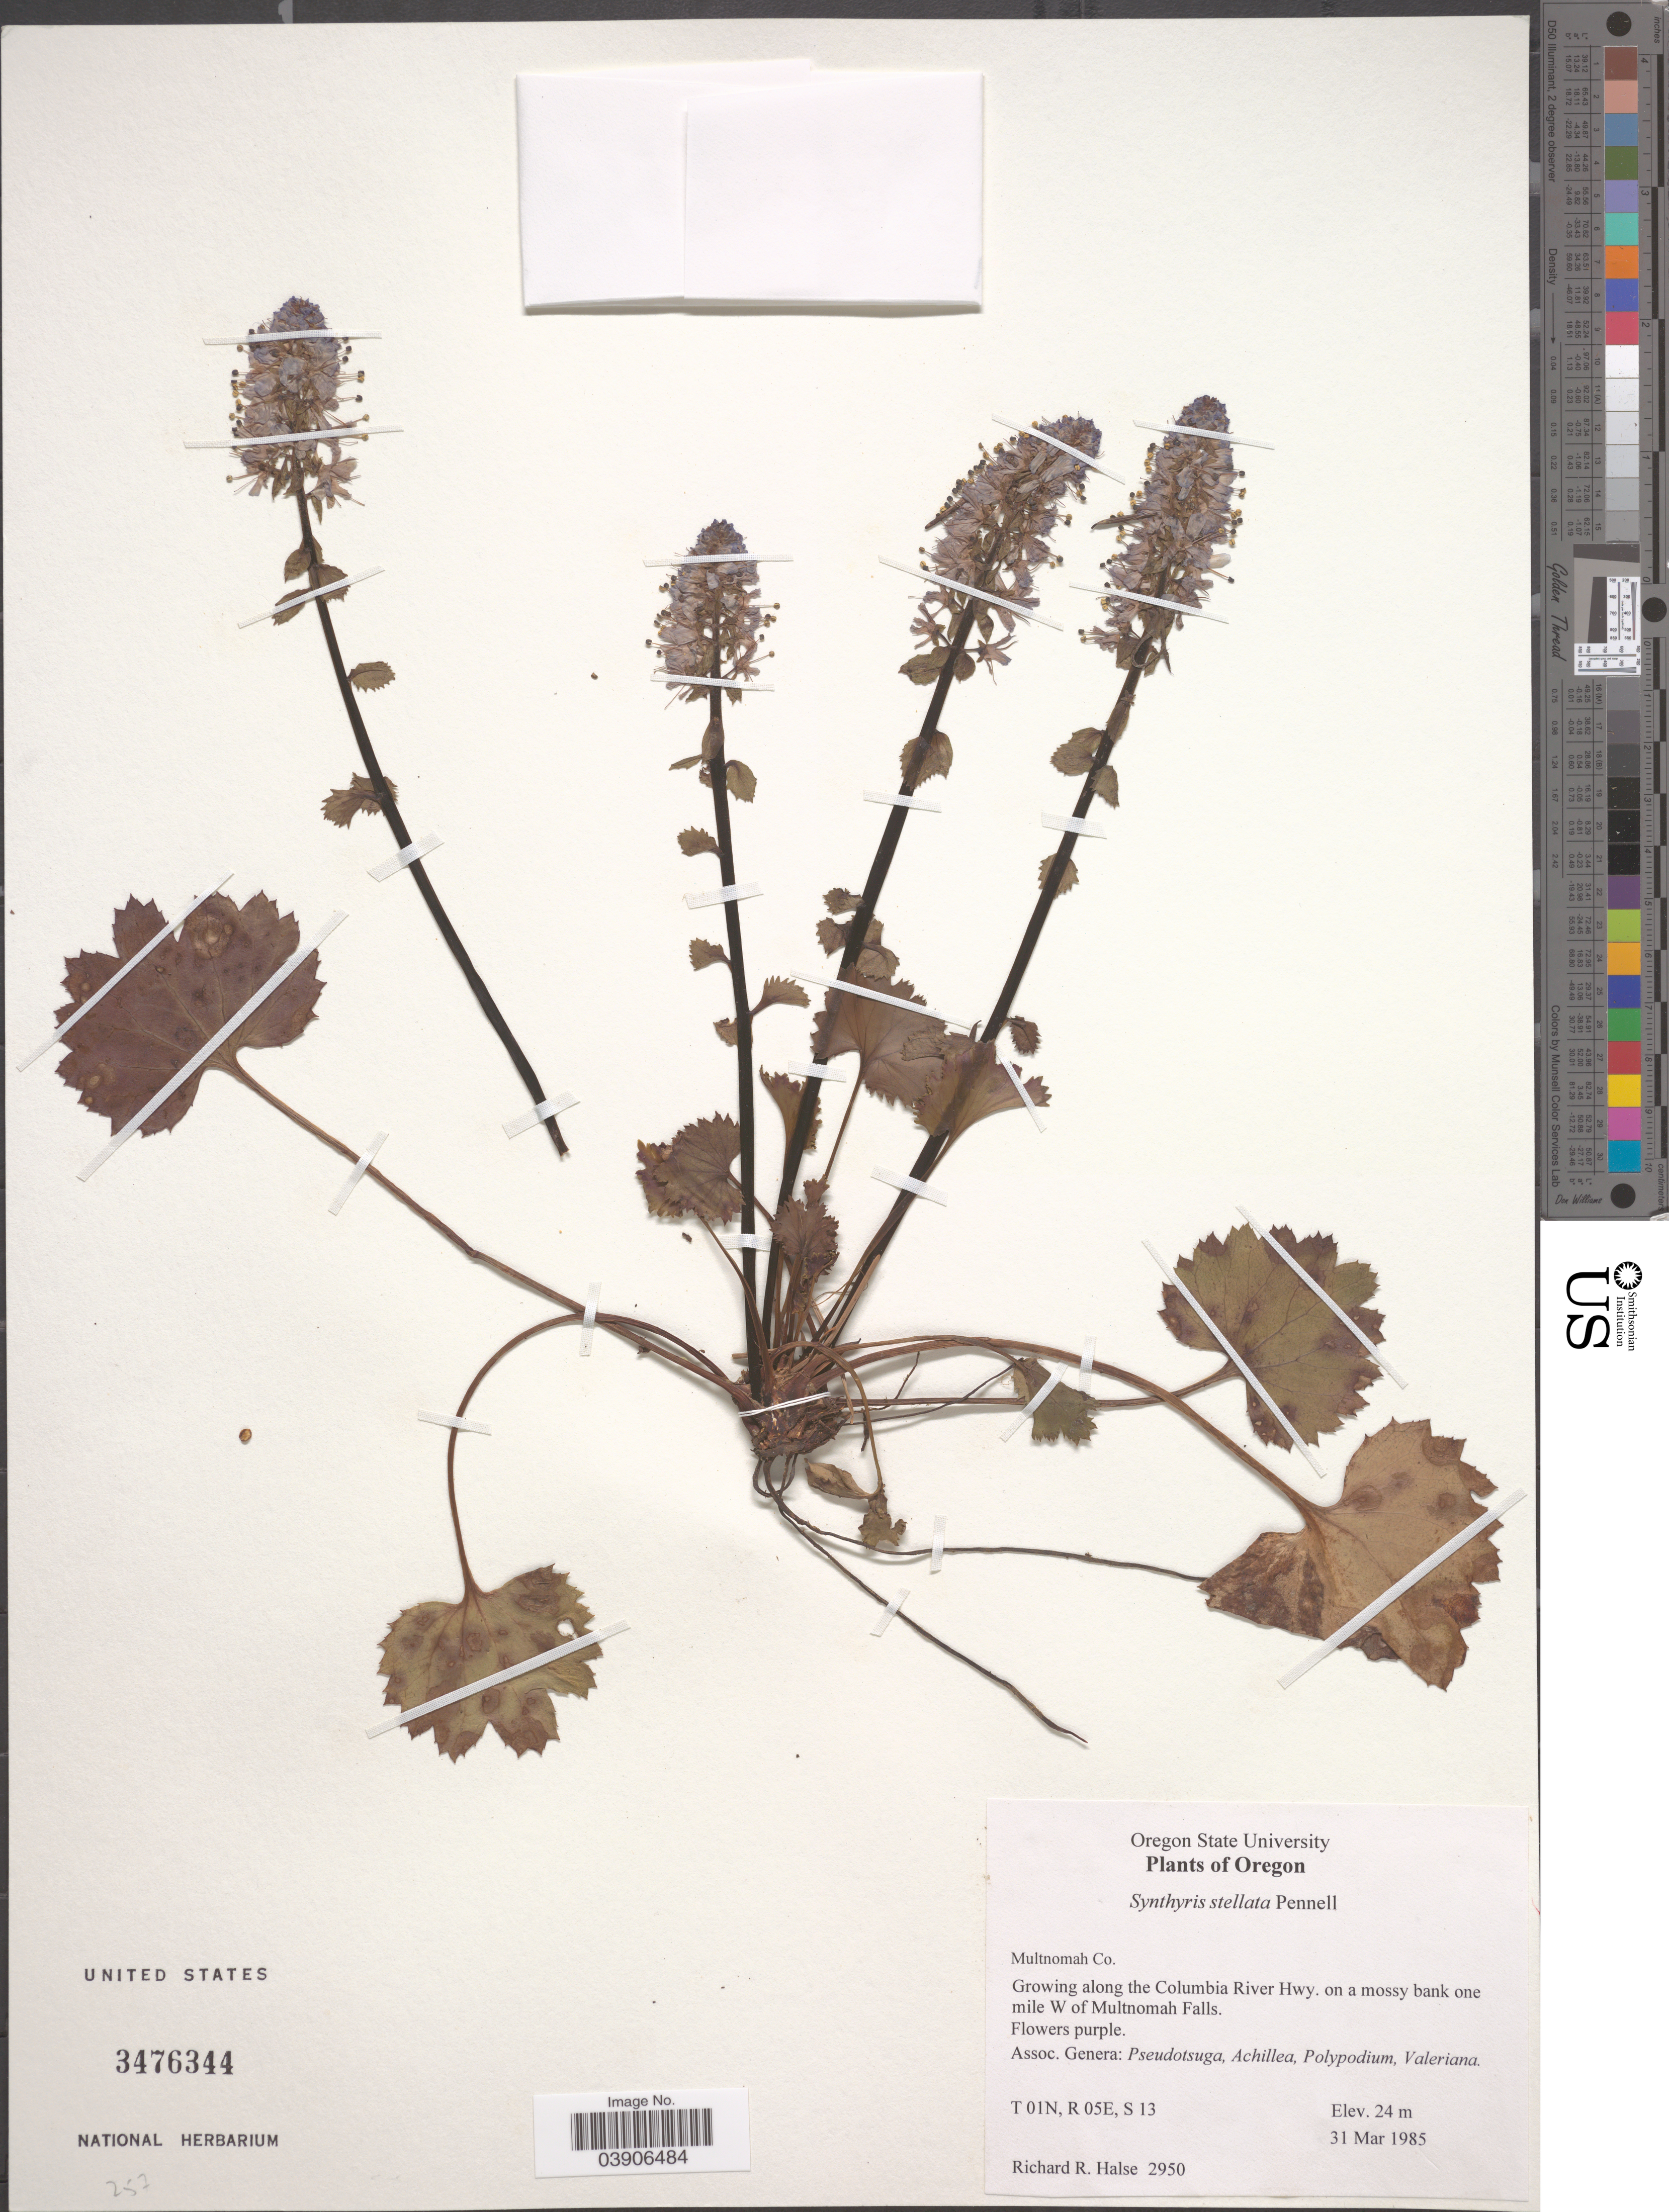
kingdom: Plantae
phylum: Tracheophyta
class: Magnoliopsida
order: Lamiales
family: Plantaginaceae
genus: Synthyris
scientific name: Synthyris stellata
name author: Pennell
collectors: R. Halse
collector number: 2950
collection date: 1985-03-31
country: United States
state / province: Oregon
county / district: Multnomah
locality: Multnomah Co. Growing along the Columbia River Hwy. on a mossy bank one mile W of Multnomah Falls. T 01N,, R 05E, S 13.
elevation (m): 24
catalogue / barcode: US 3476344